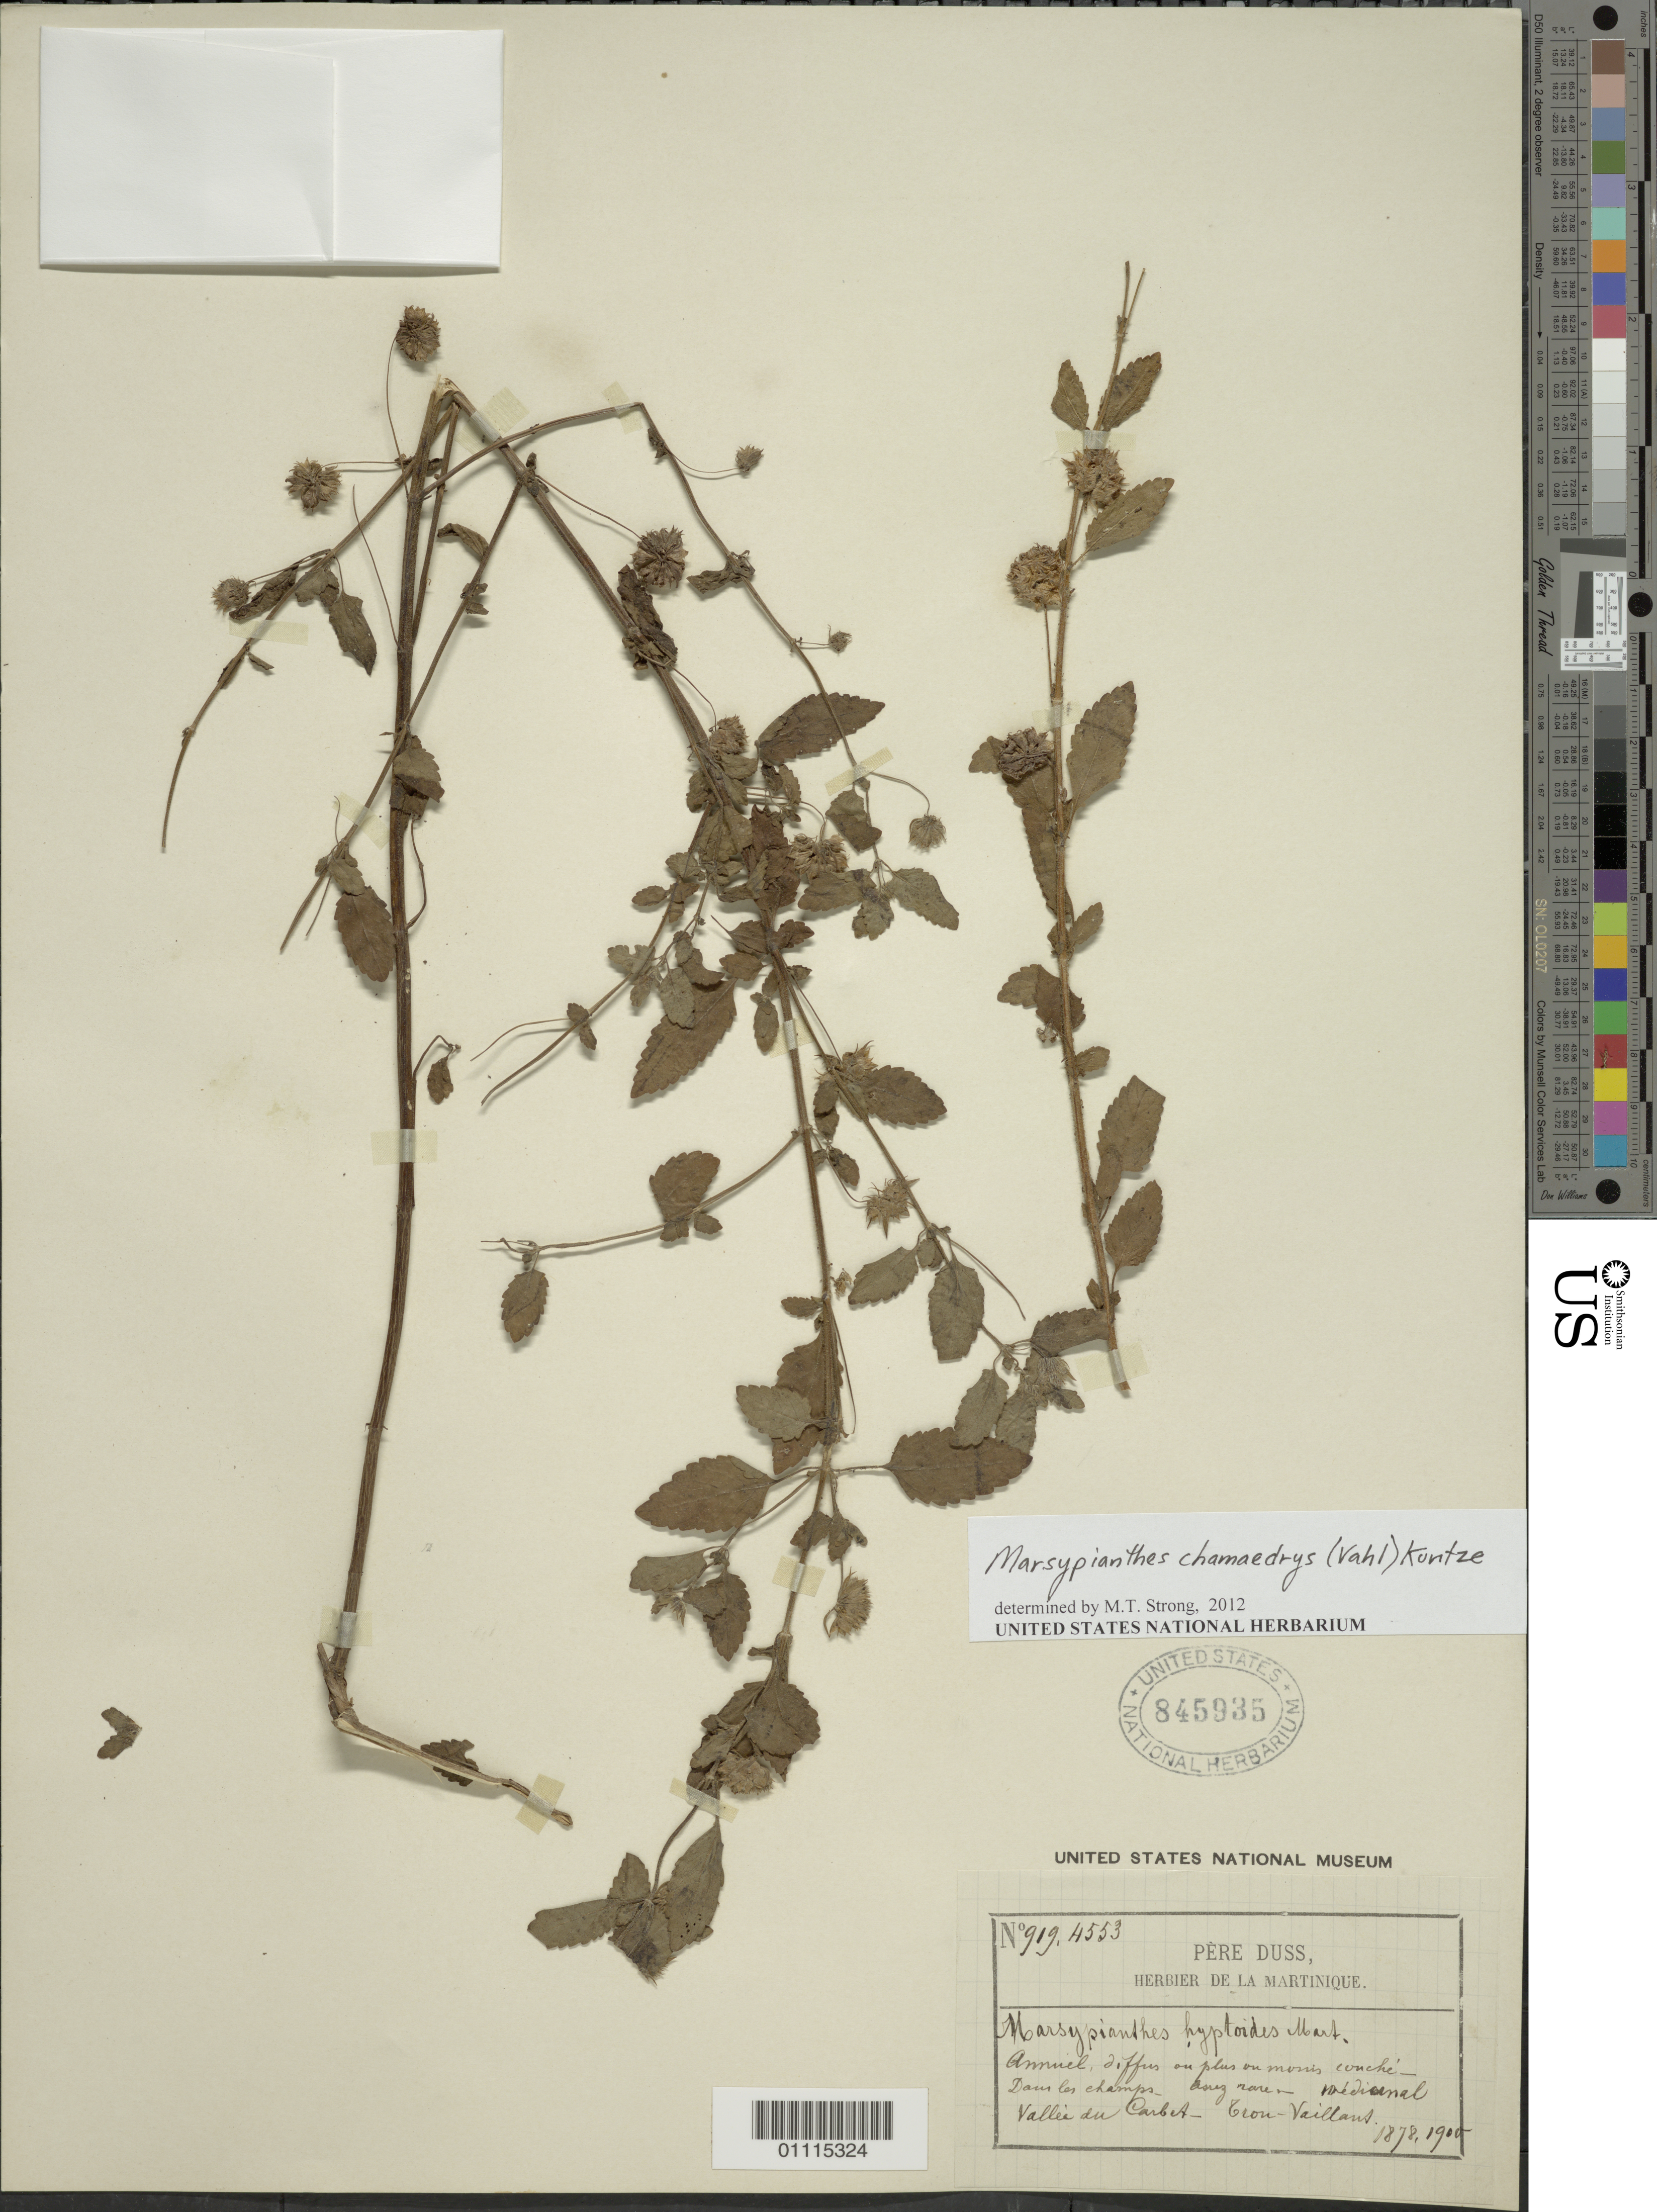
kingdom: Plantae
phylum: Tracheophyta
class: Magnoliopsida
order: Lamiales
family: Lamiaceae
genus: Marsypianthes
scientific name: Marsypianthes chamaedrys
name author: (Vahl) Kuntze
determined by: Strong, M. T., (US), Smithsonian Institution - National Museum of Natural History (UNITED STATES)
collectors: Père Duss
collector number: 919, 4553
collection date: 1878,1905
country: Martinique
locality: Valleé du Carbet. Trou Vaillant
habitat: Dans les champs. Asez rare.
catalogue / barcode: US 845935